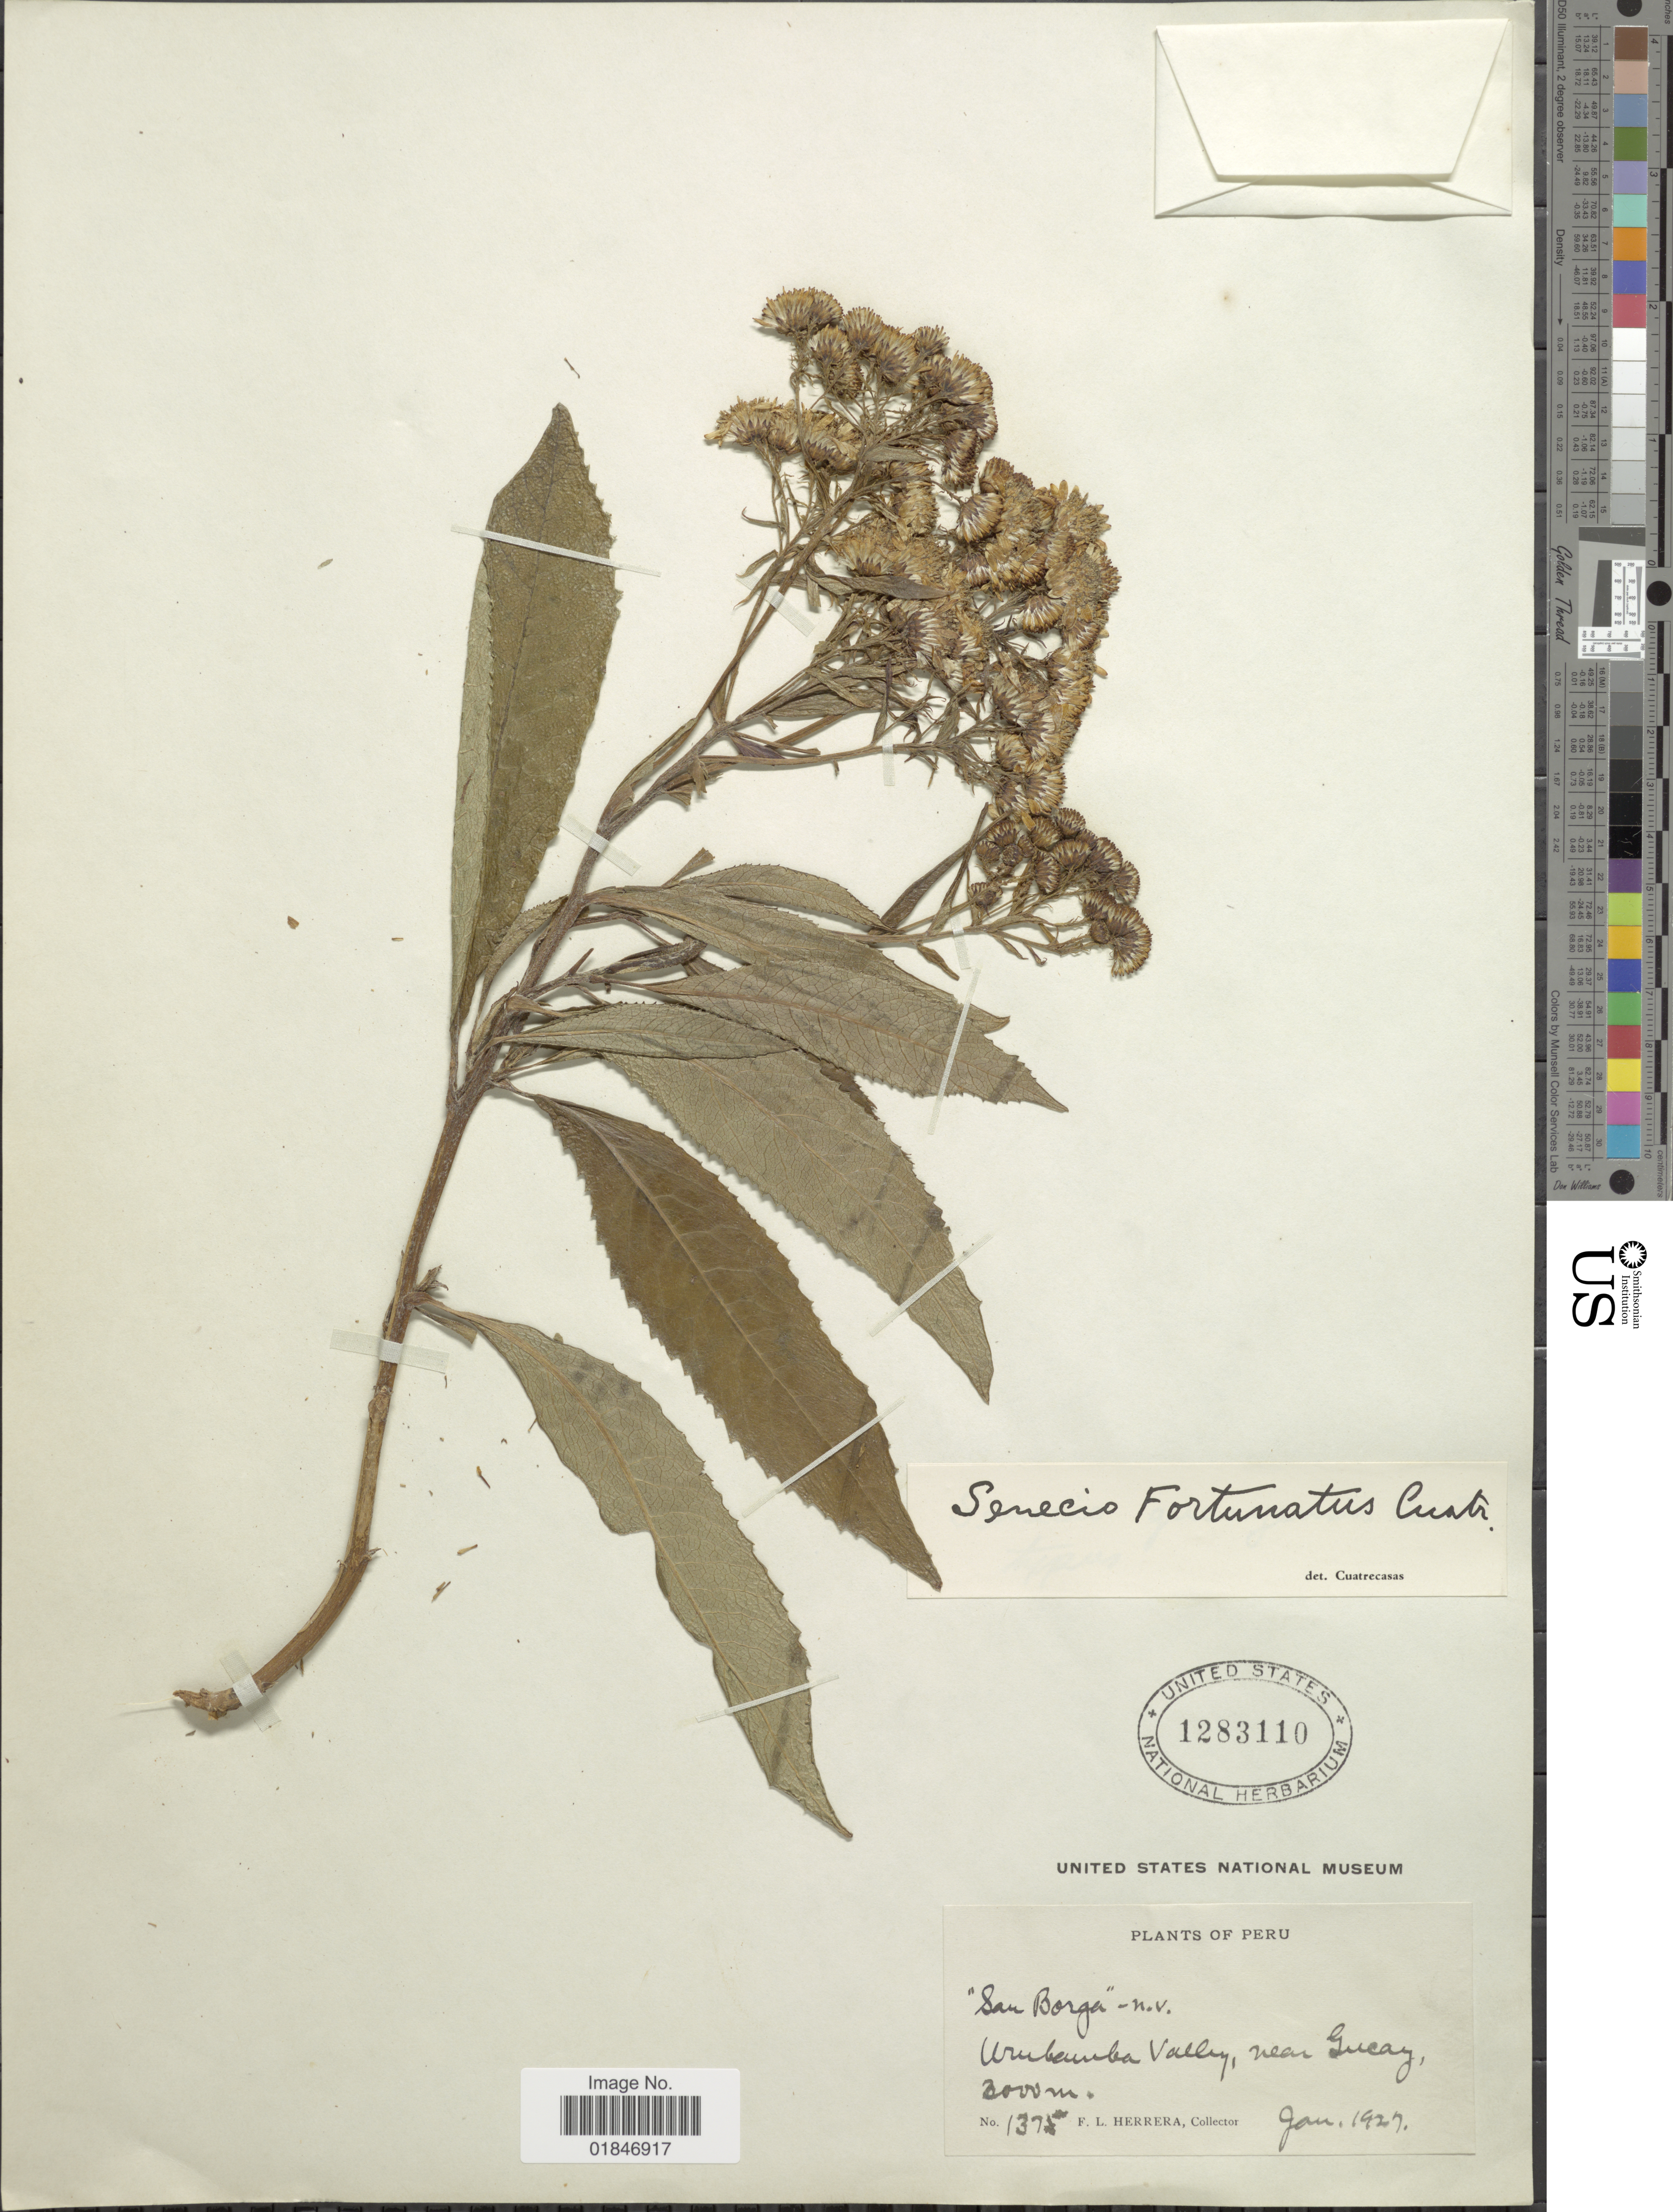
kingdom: Plantae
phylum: Tracheophyta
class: Magnoliopsida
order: Asterales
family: Asteraceae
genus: Dendrophorbium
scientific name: Dendrophorbium fortunatum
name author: (Cuatrec.) C. Jeffrey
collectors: F. L. Herrera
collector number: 137*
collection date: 1927-01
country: Peru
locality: Urubamba Valley, nar Yucay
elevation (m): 3000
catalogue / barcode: US 1283110